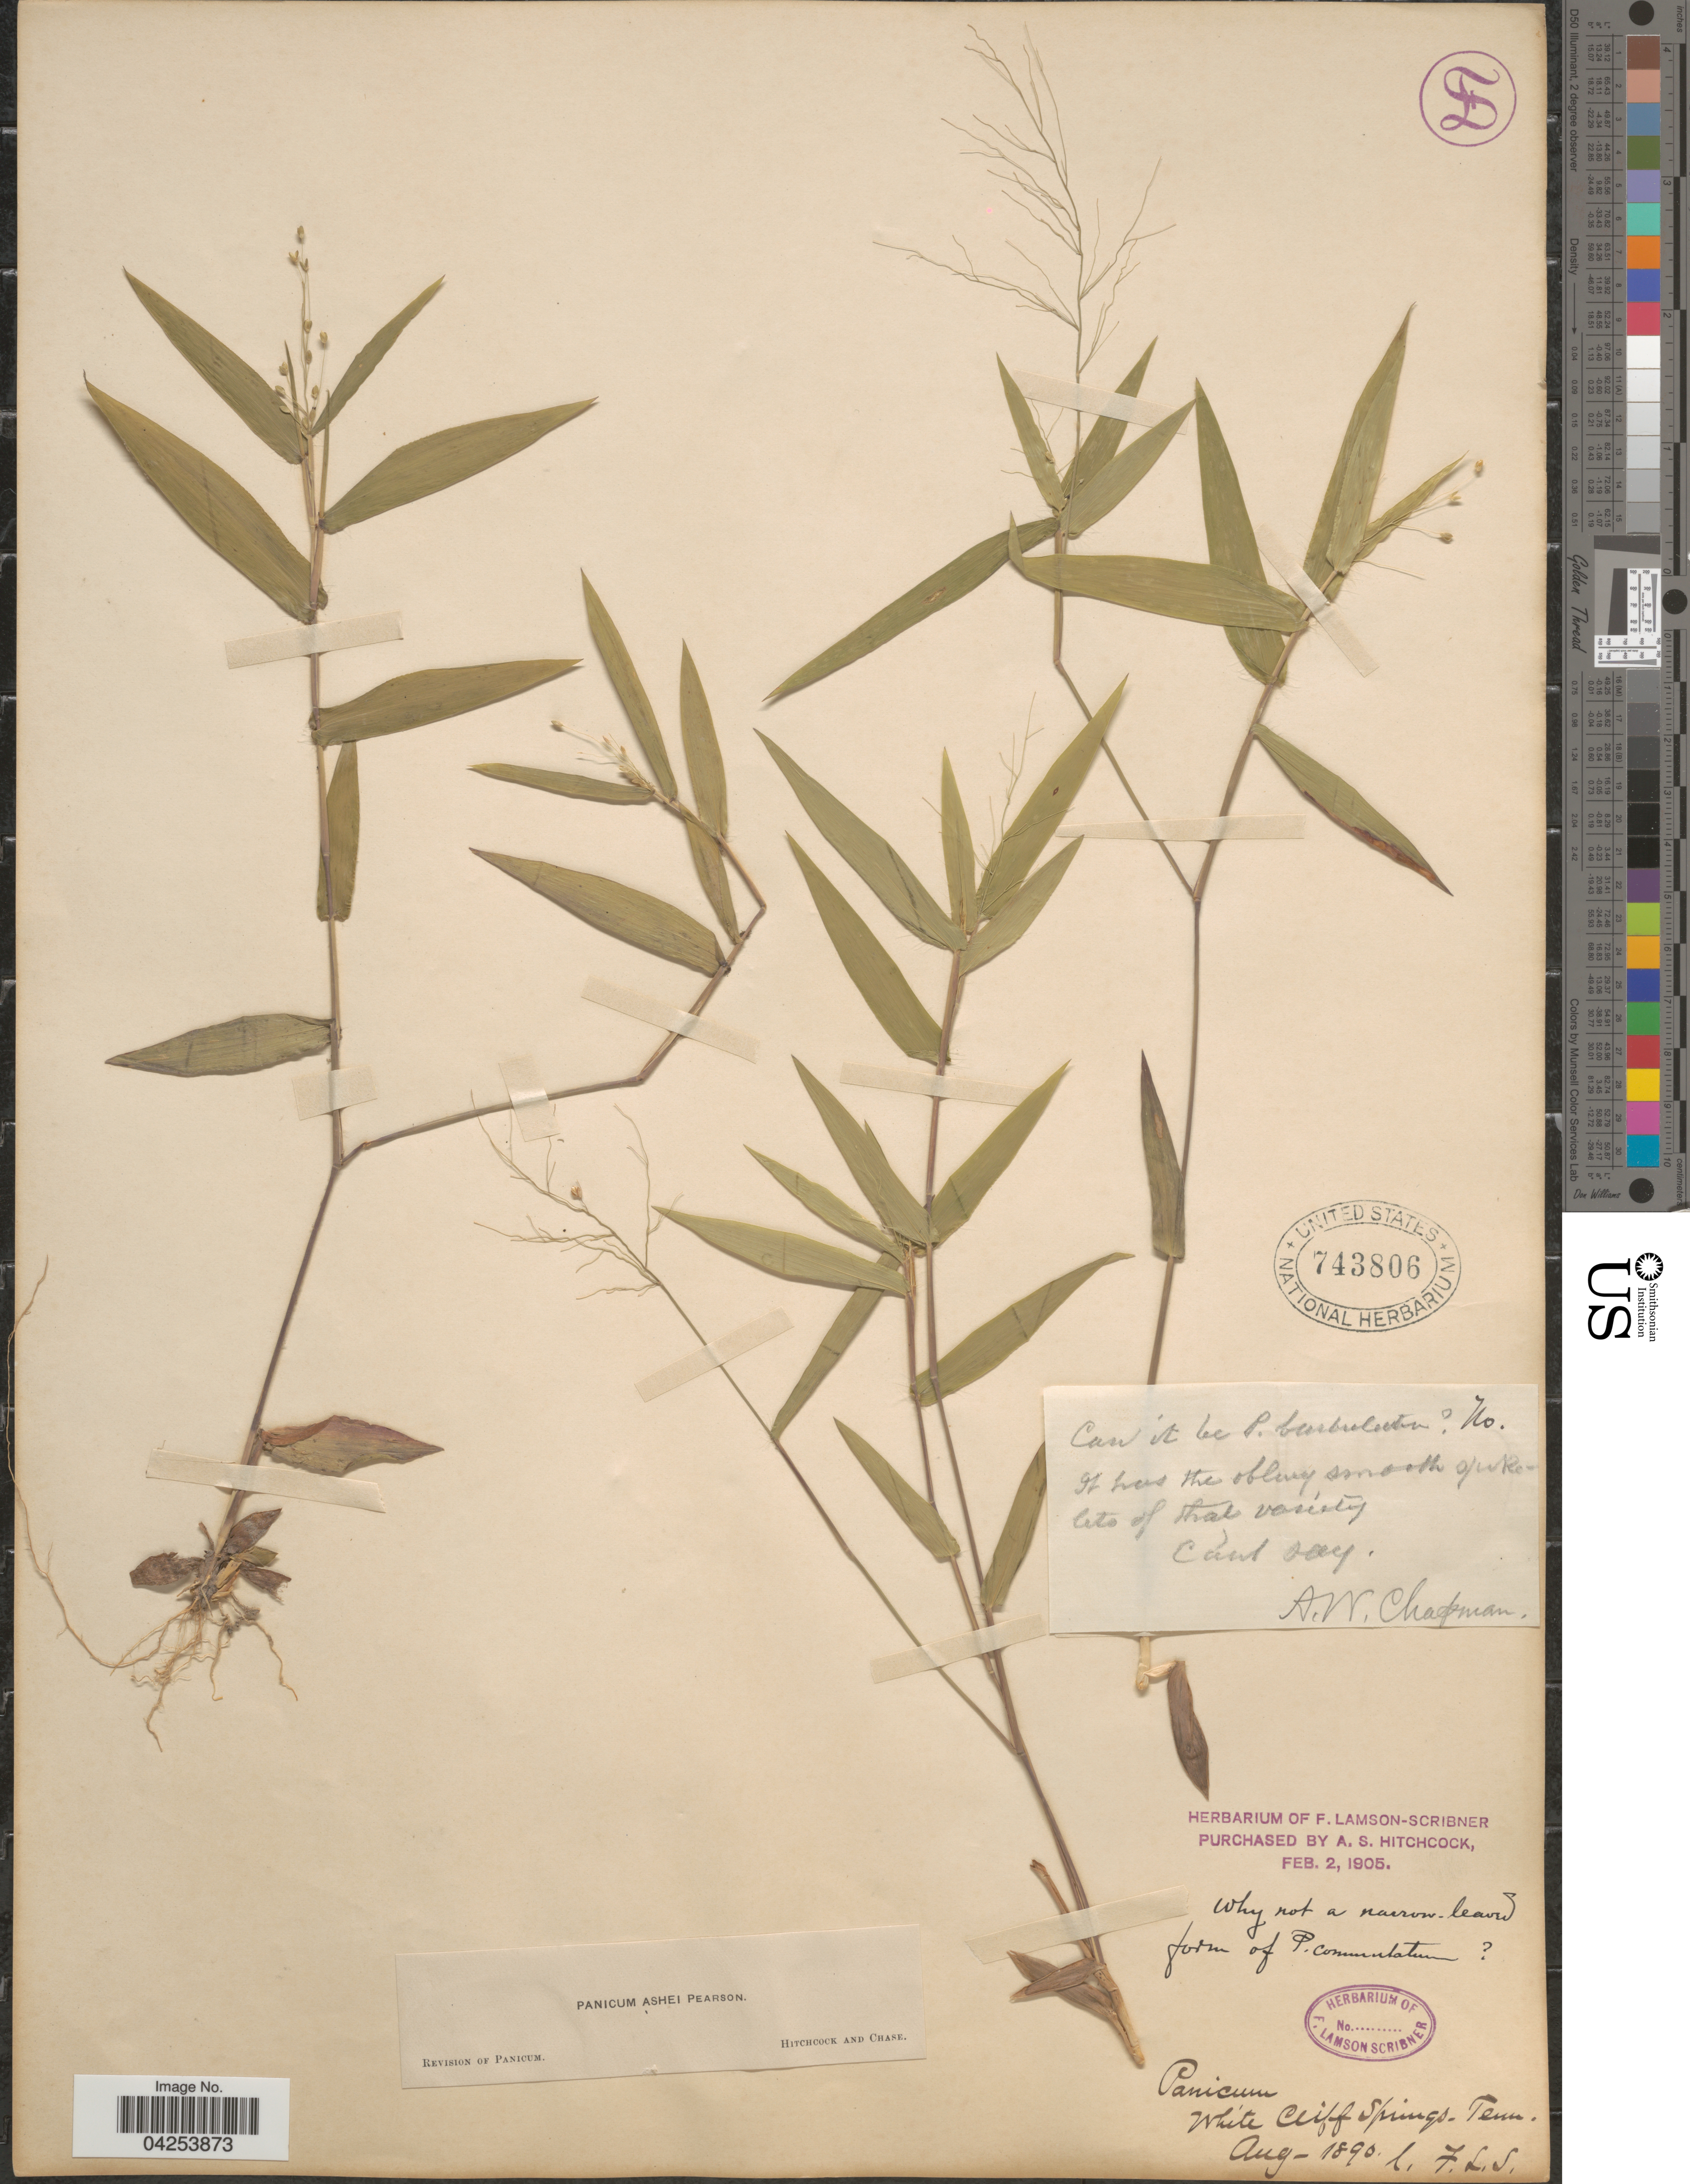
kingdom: Plantae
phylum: Tracheophyta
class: Liliopsida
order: Poales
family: Poaceae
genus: Dichanthelium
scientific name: Dichanthelium commutatum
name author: (Schult.) Gould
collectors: F. Lamson-Scribner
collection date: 1890-08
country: United States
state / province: Tennessee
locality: White Cliff Springs.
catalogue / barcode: US 743806